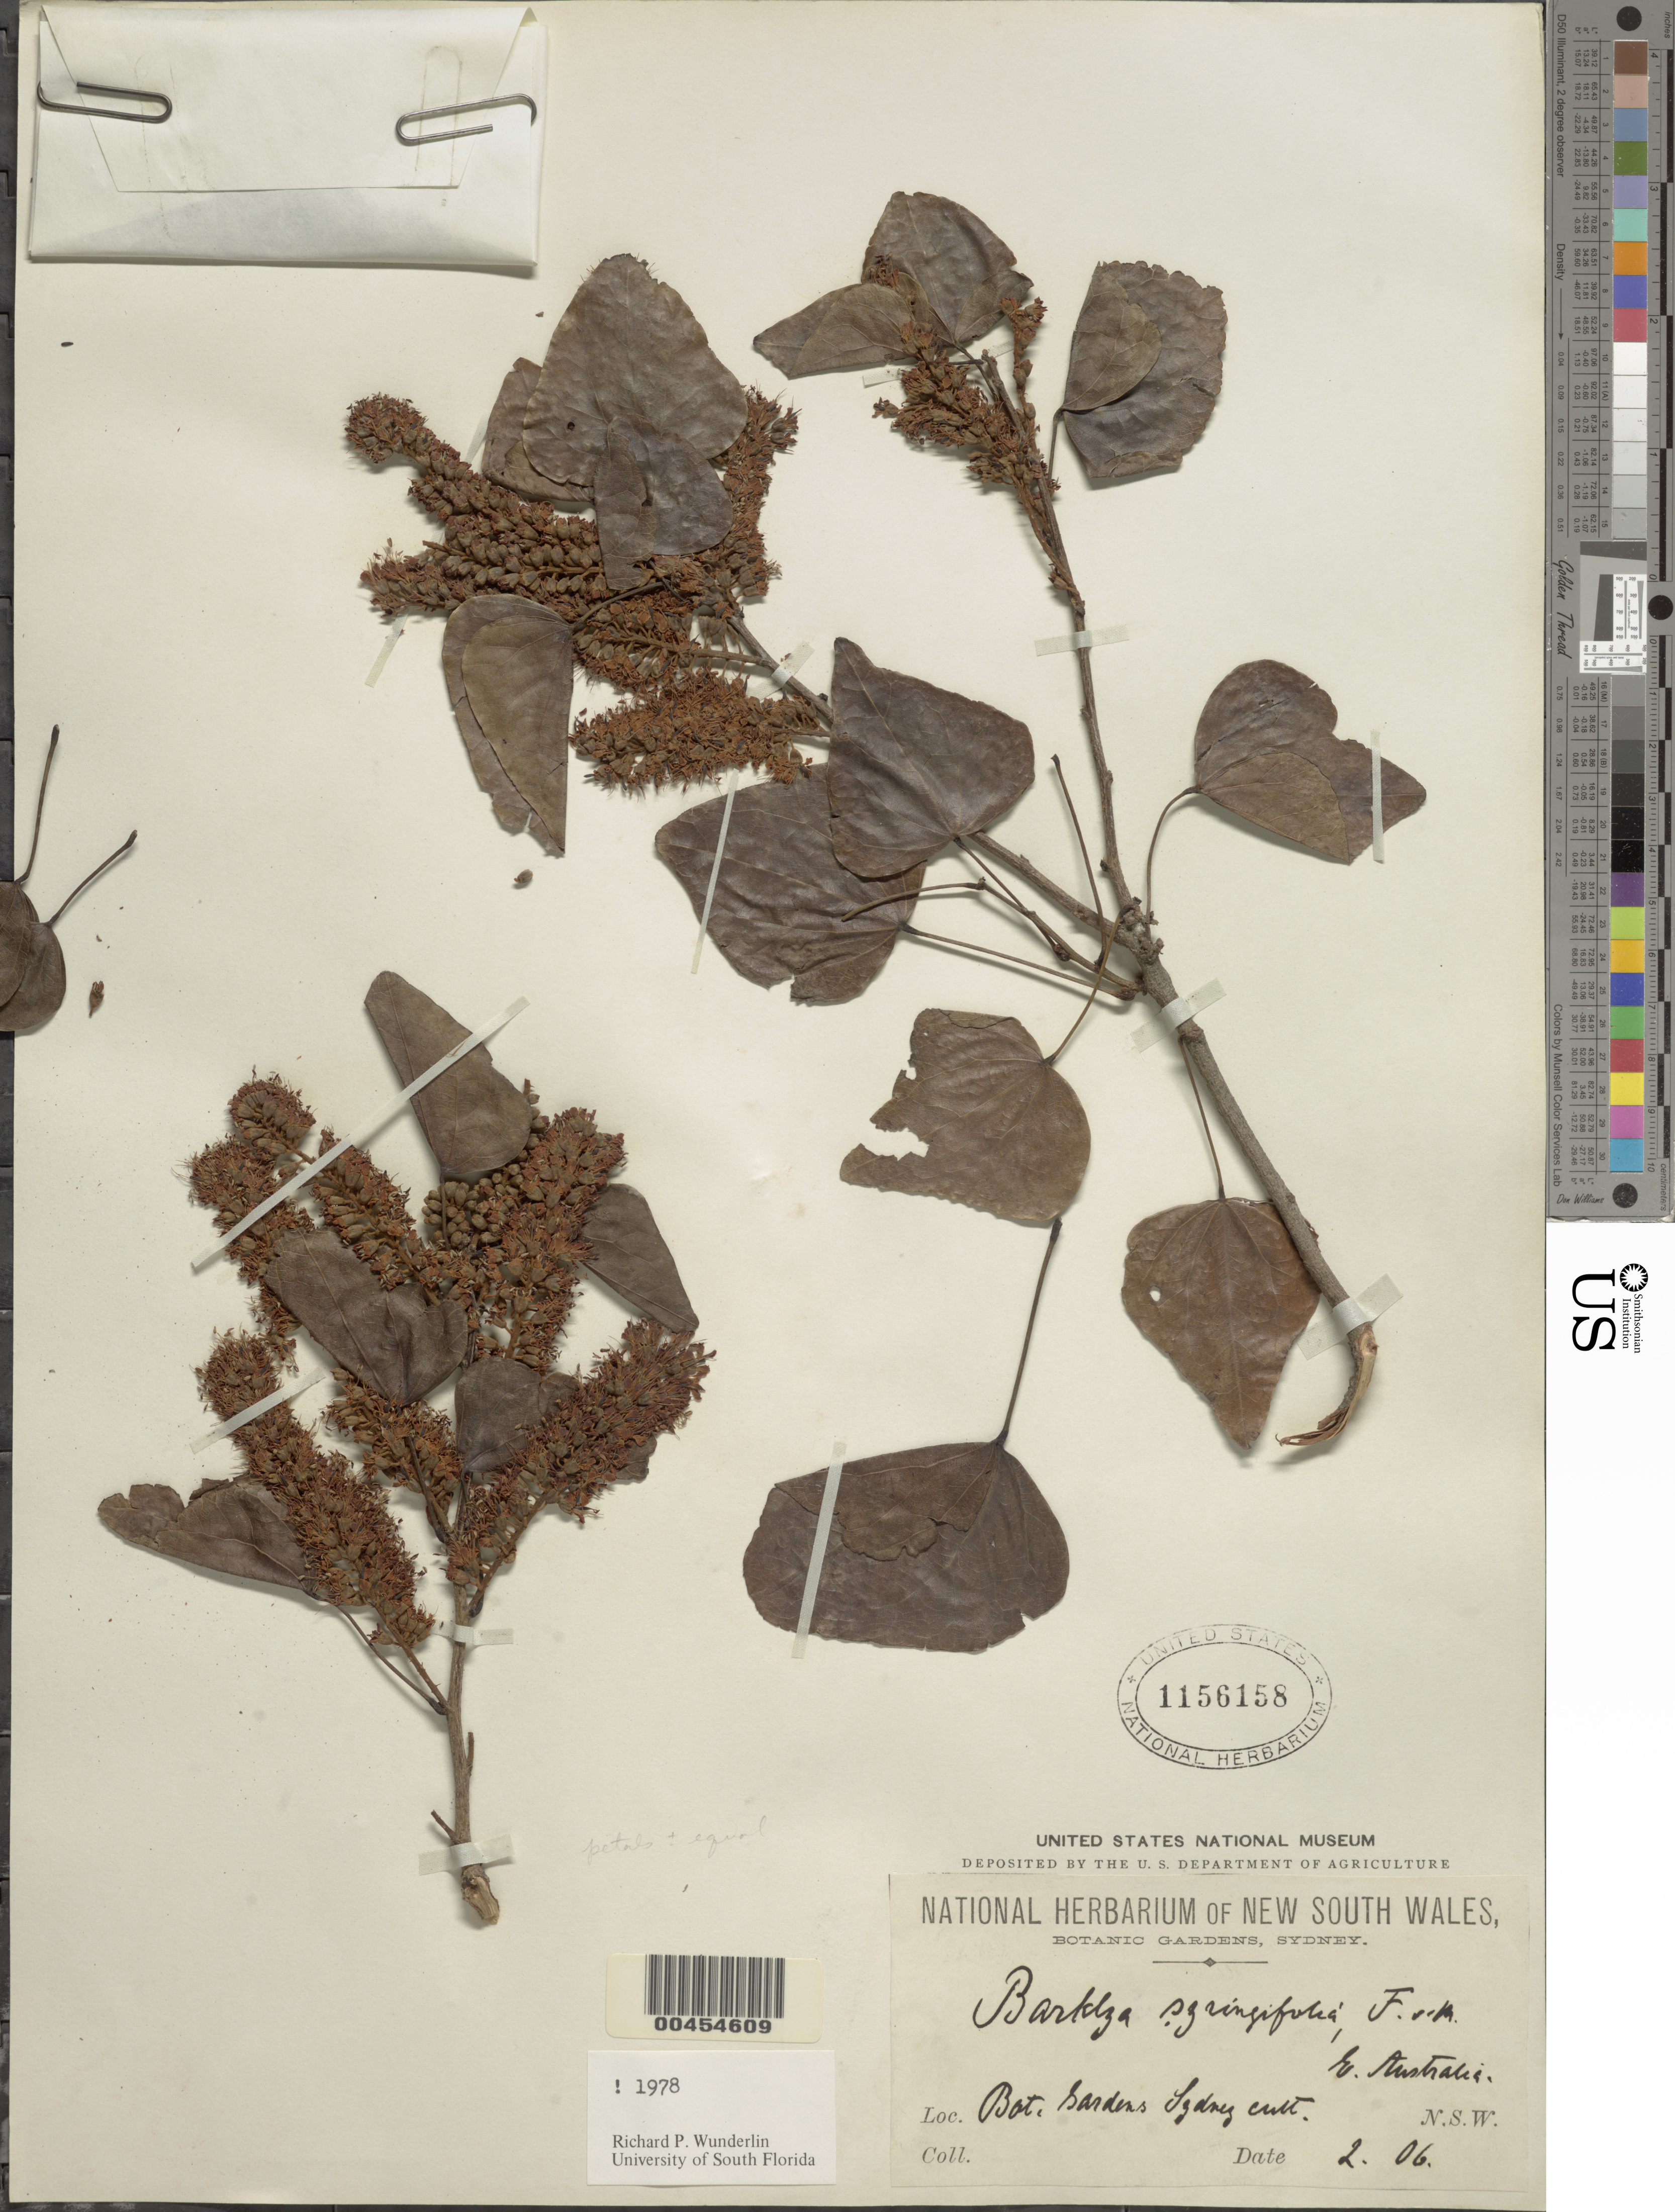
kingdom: Plantae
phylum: Tracheophyta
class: Magnoliopsida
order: Fabales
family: Fabaceae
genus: Barklya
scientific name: Barklya syringifolia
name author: F. Muell.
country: Australia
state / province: New South Wales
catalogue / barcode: US 1156158